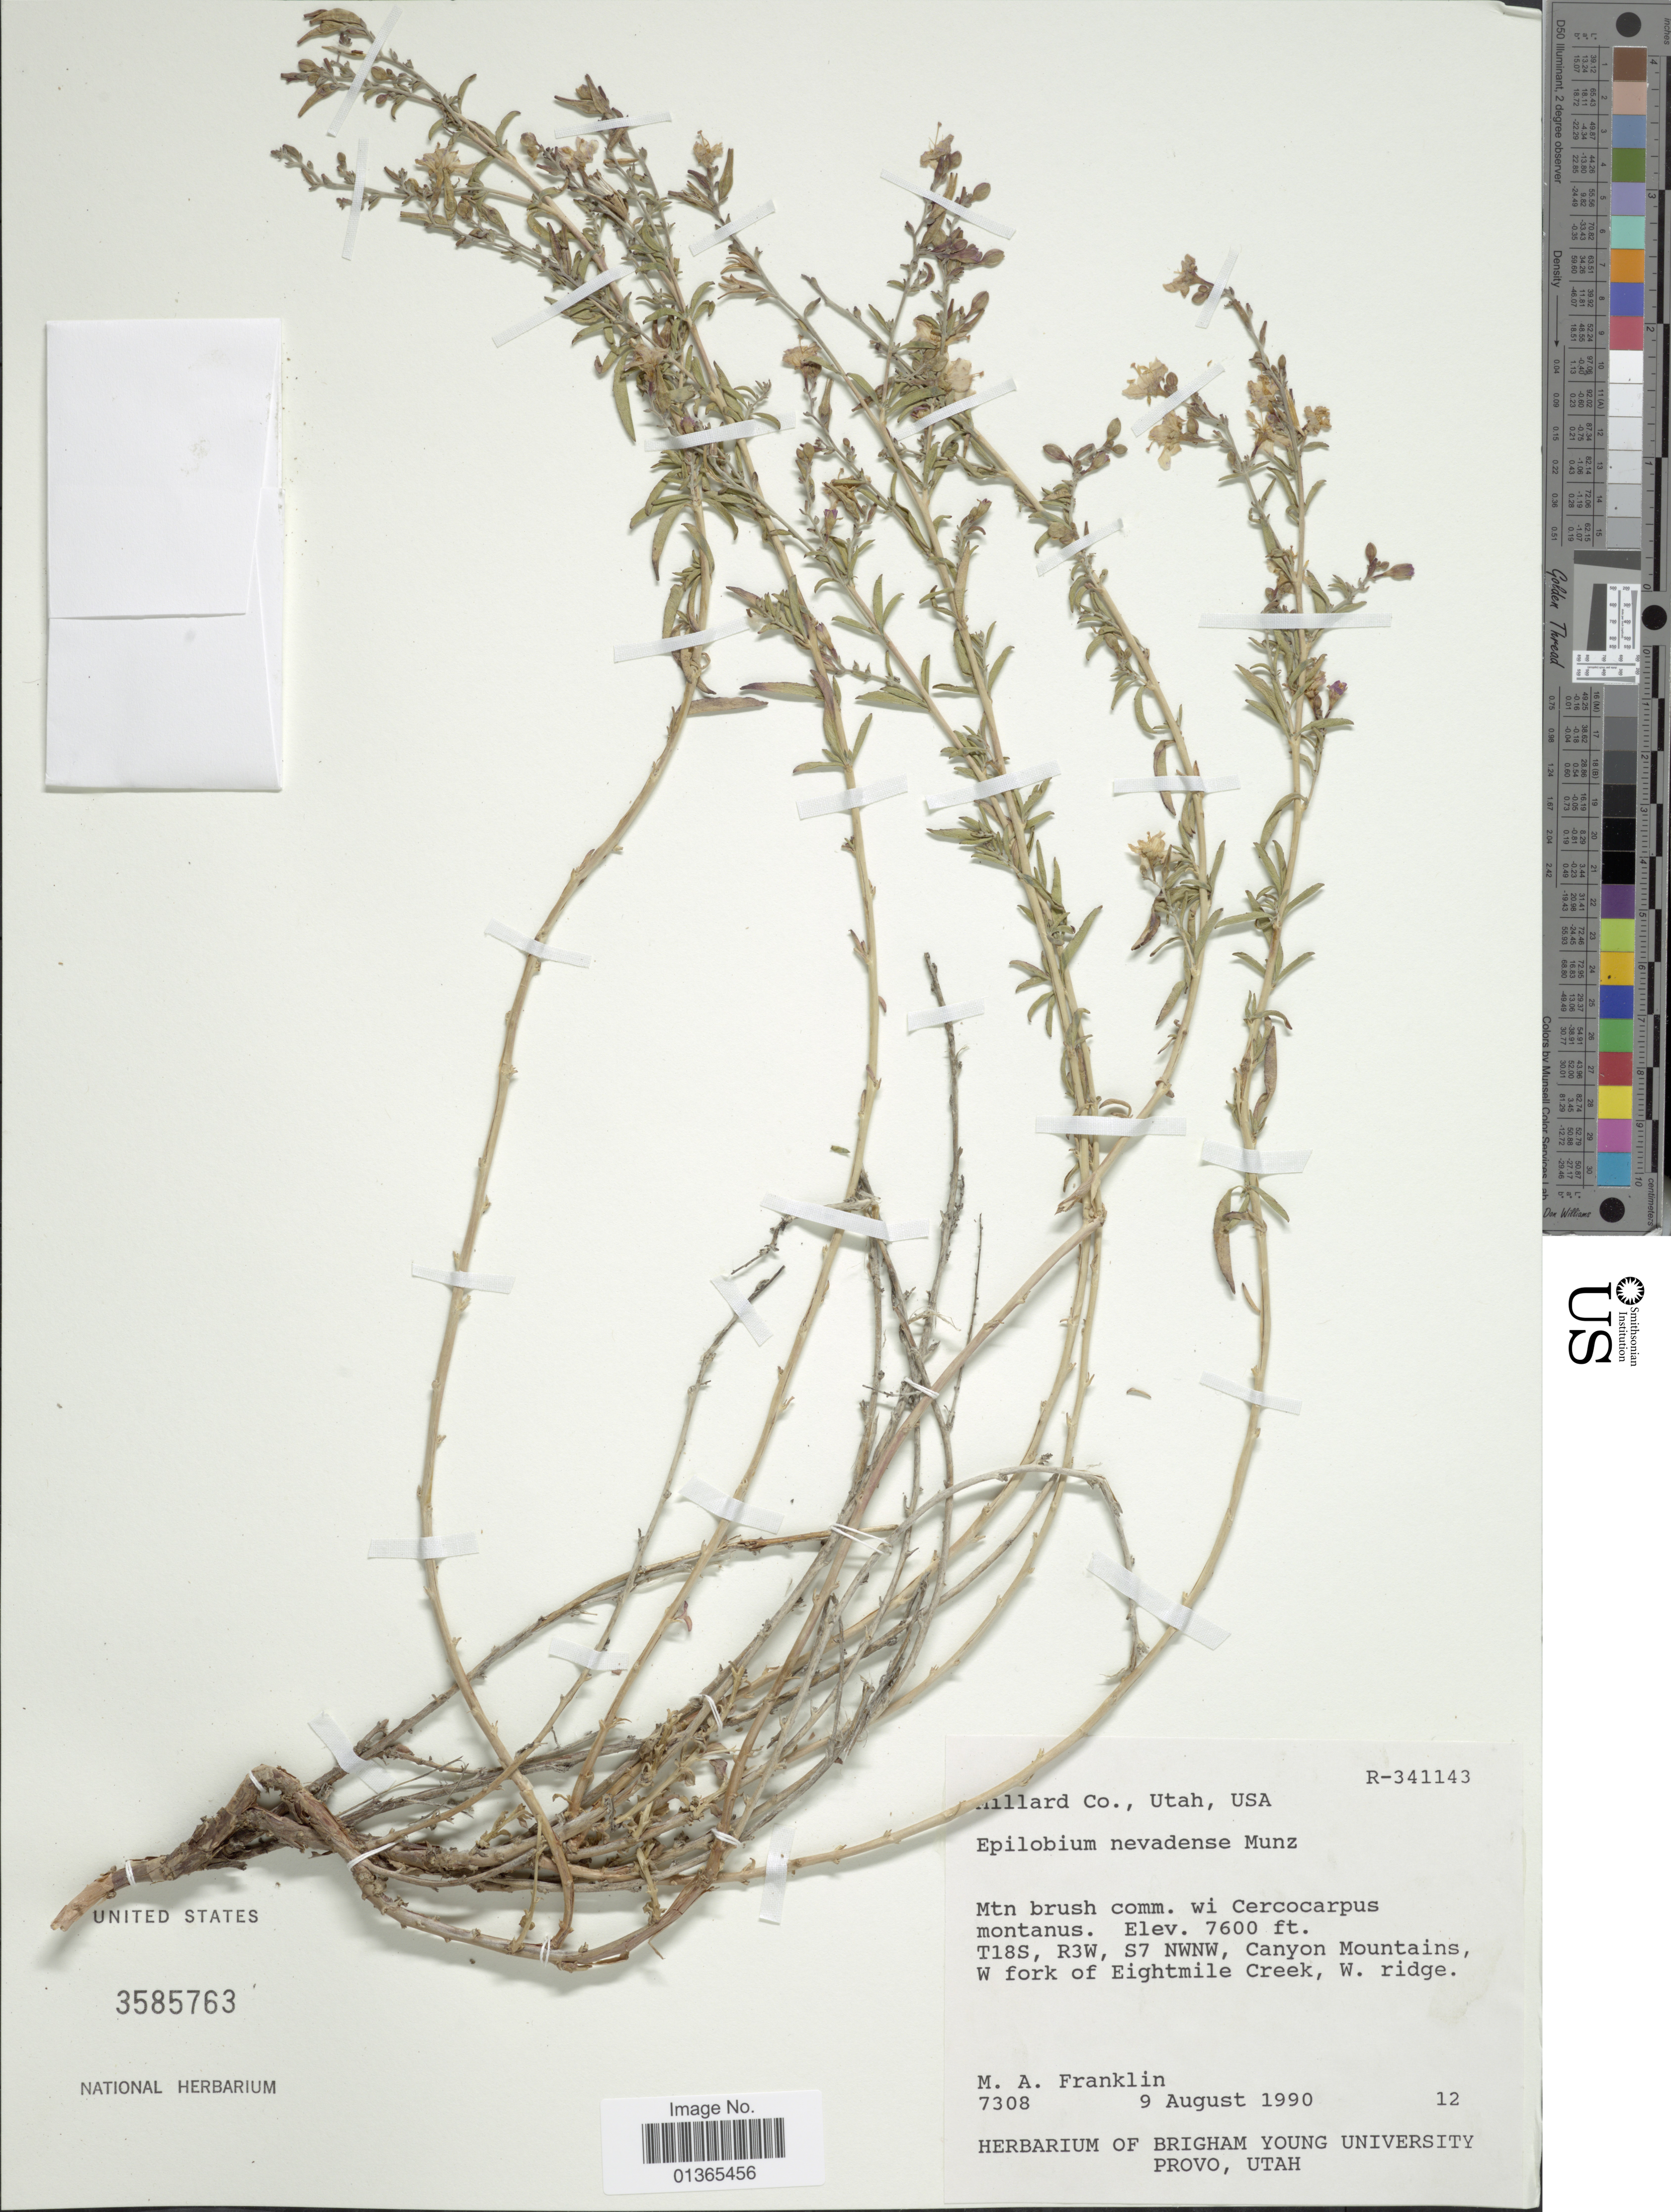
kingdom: Plantae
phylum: Tracheophyta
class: Magnoliopsida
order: Myrtales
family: Onagraceae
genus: Epilobium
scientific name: Epilobium nevadense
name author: Munz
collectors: M. Franklin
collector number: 7308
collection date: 1990-08-09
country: United States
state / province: Utah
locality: Millard Co. T18S, R3W, S7 NWNW, Canyon Mountains, W fork of Eightmile Creek, W. ridge.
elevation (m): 2316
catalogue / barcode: US 3585763